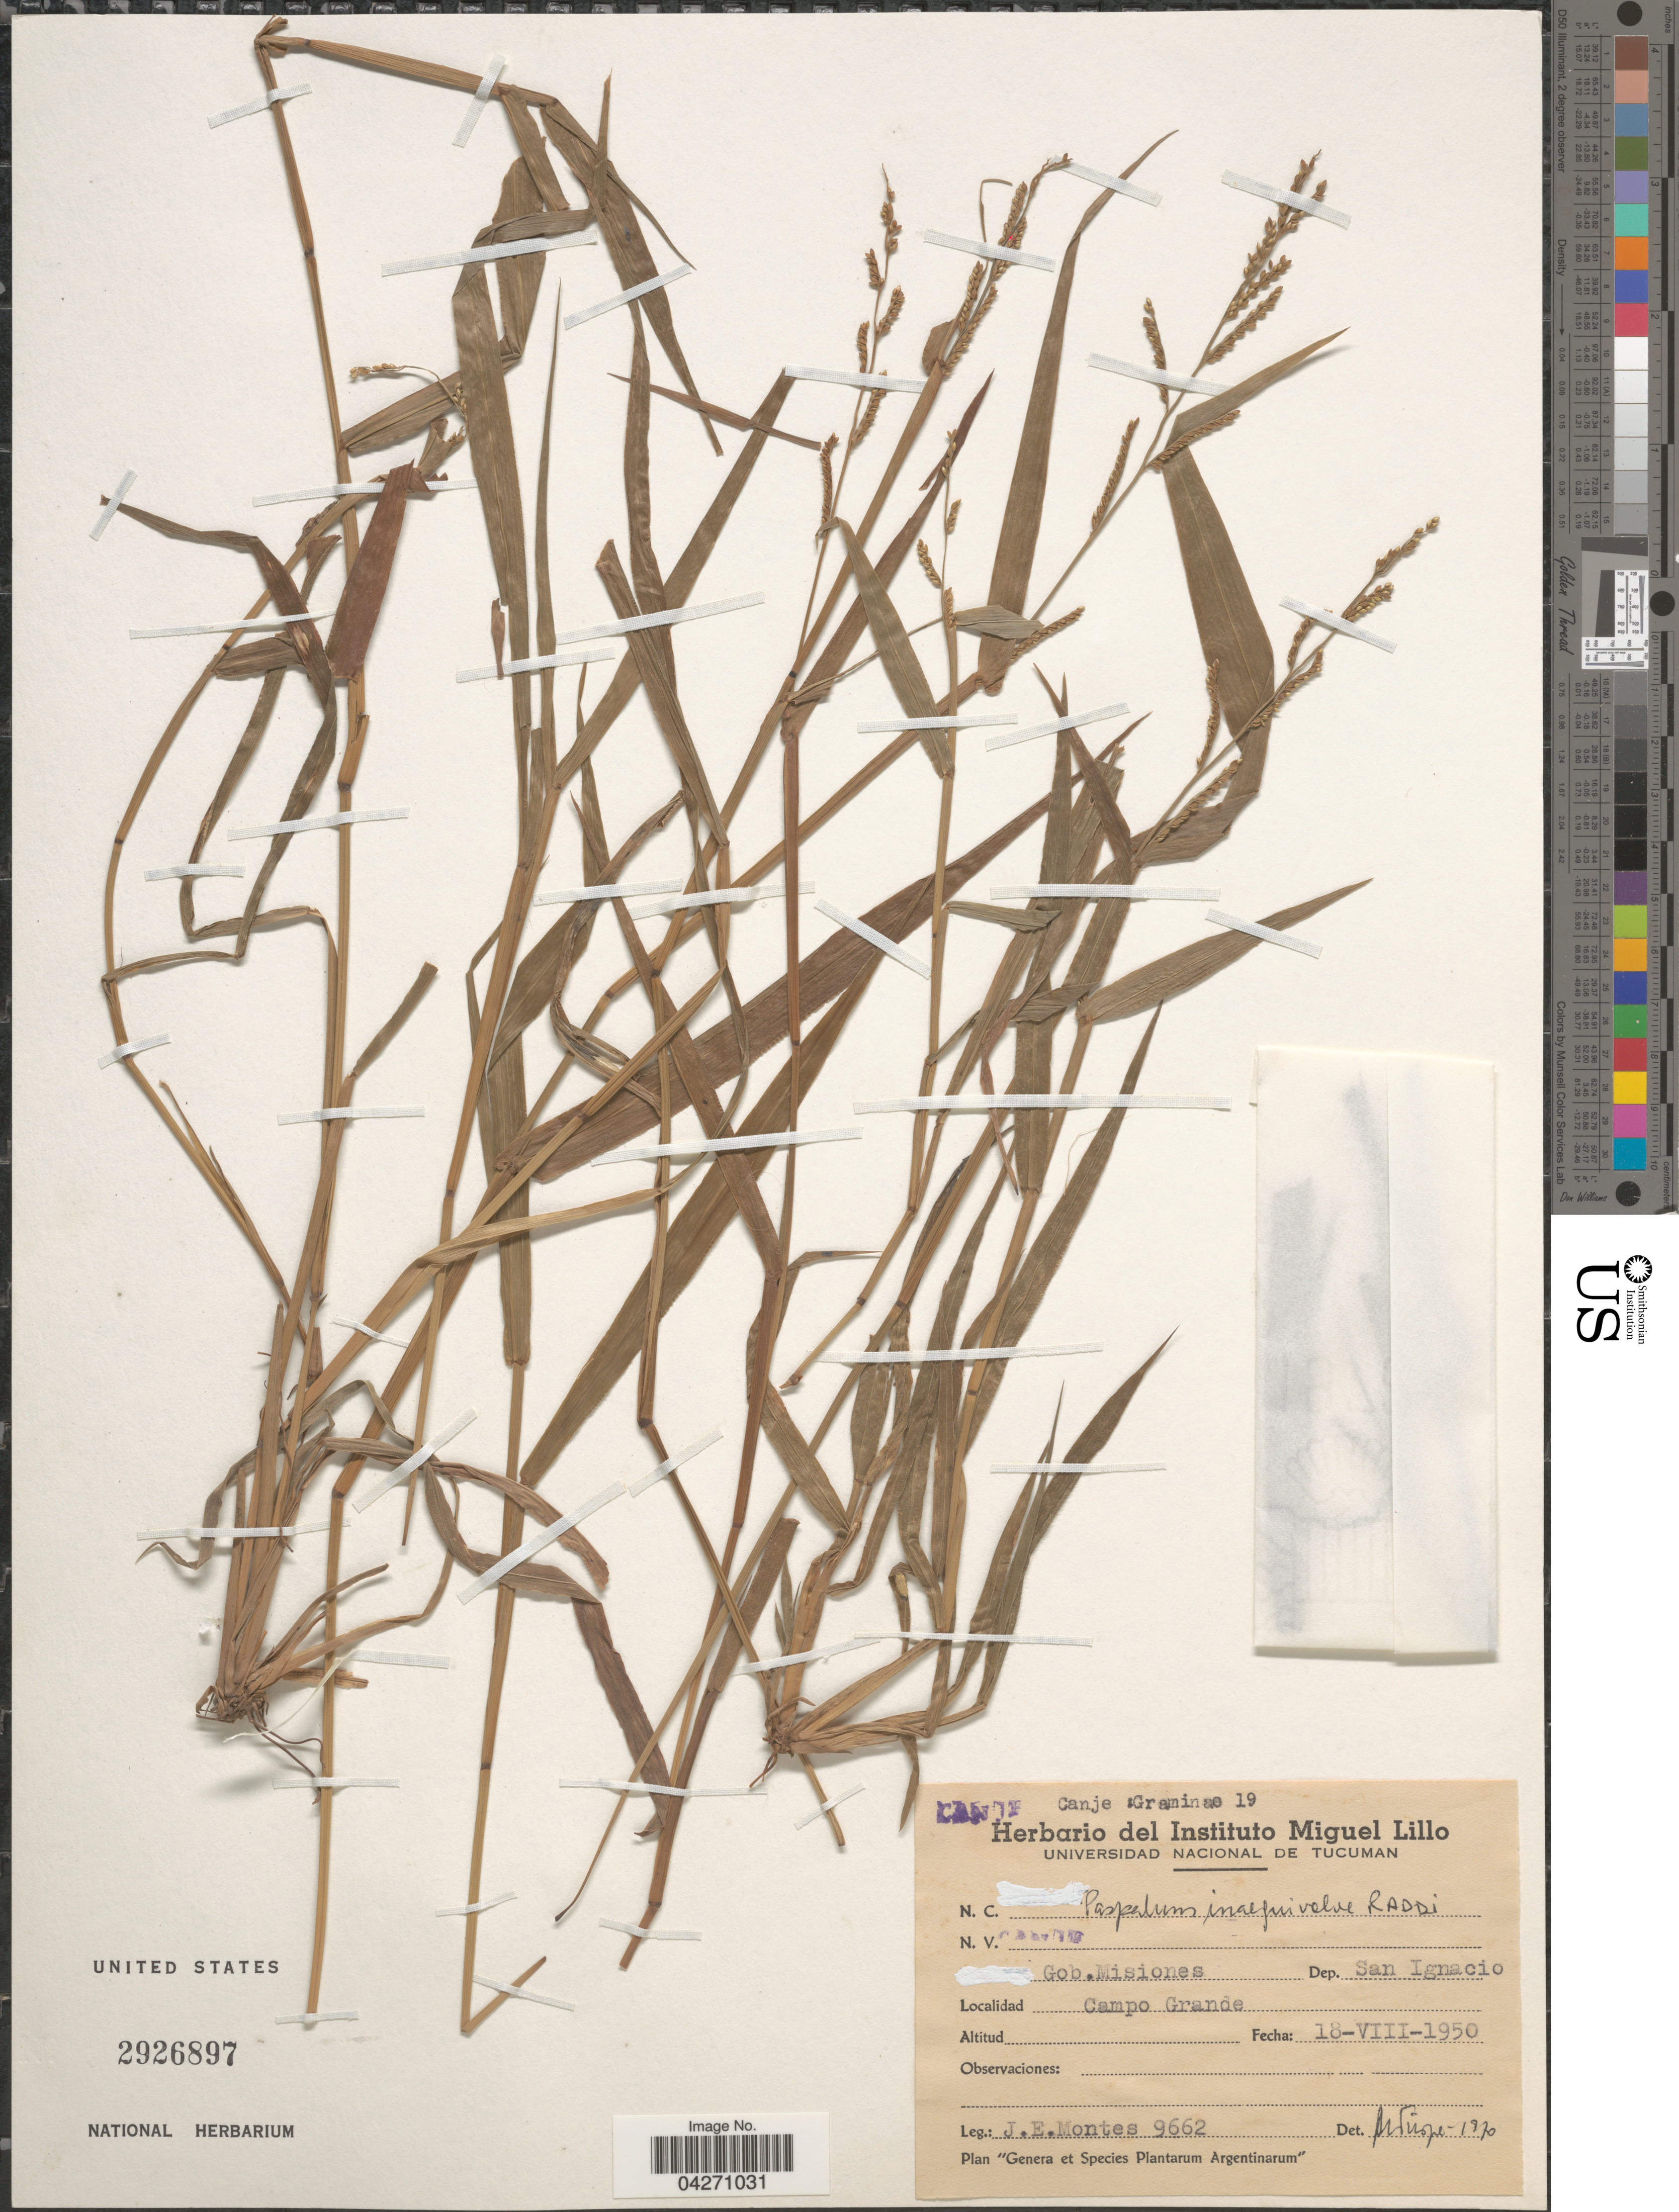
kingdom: Plantae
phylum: Tracheophyta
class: Liliopsida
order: Poales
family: Poaceae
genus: Paspalum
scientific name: Paspalum inaequivalve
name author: Raddi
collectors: J. E. Montes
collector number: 9662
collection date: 1950-08-18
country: Argentina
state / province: Misiones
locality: Gob. Misiones. Dep. San Ignacio. Campo Grande.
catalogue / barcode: US 2926897